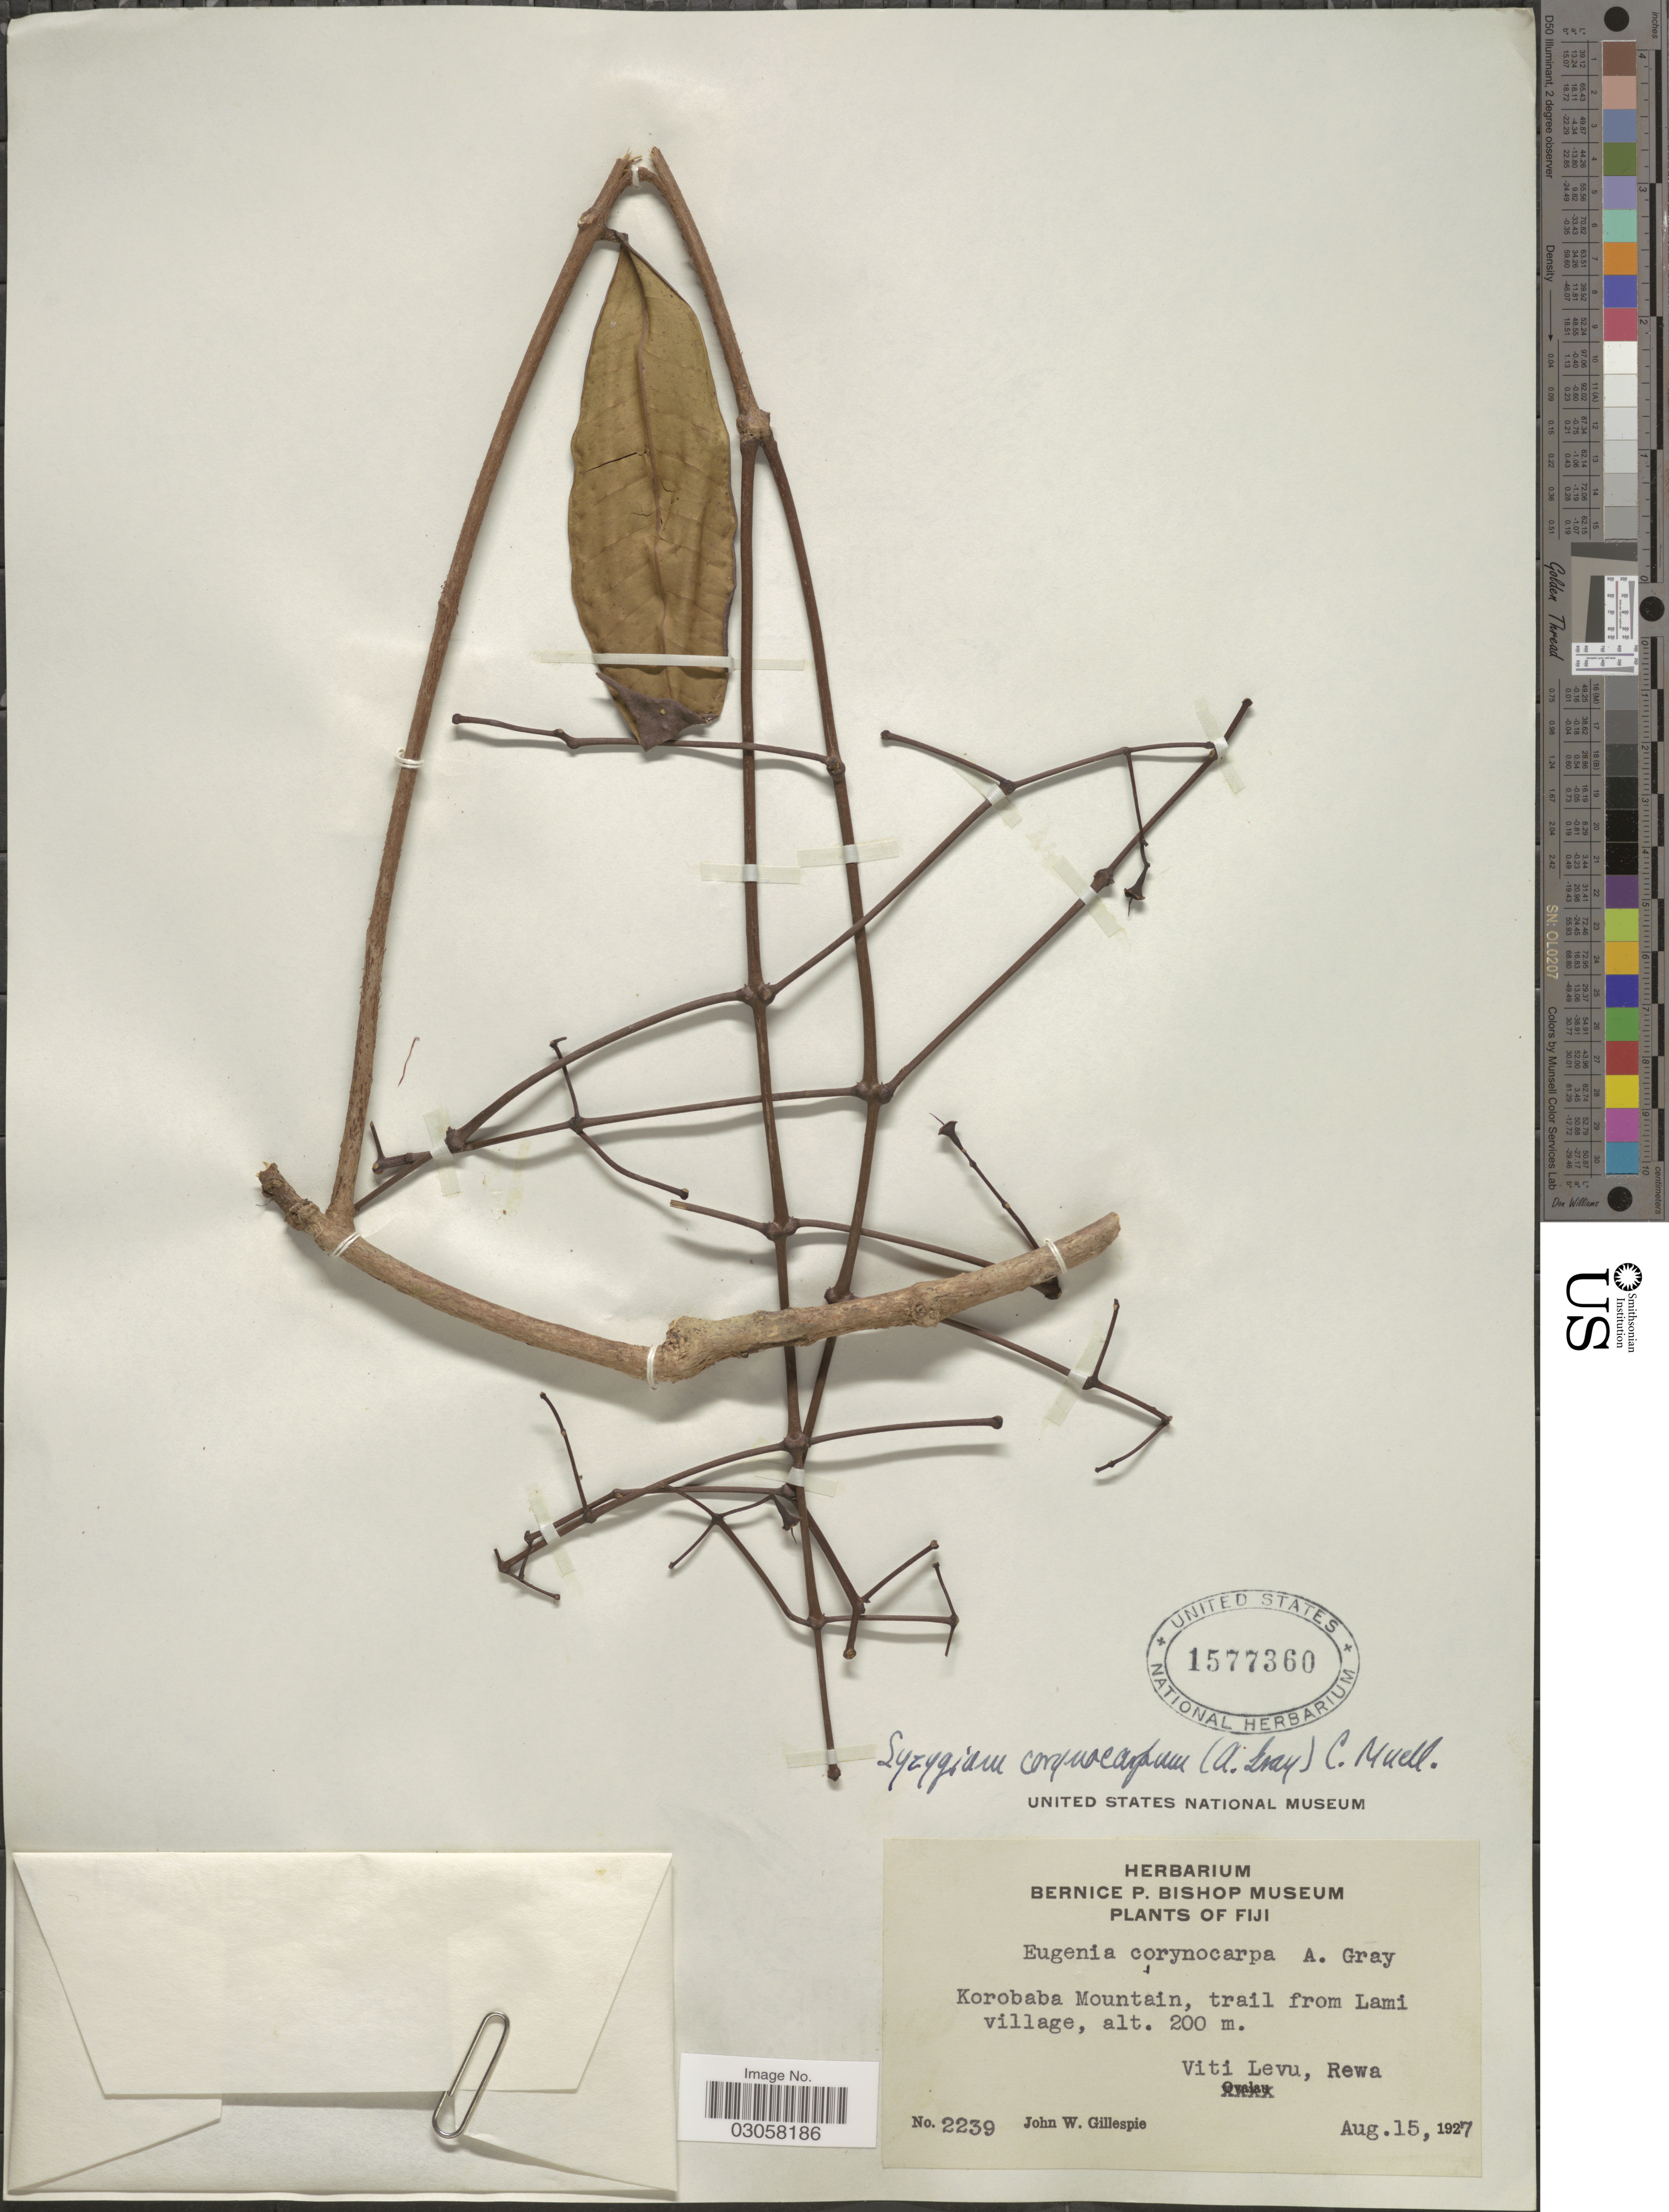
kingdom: Plantae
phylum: Tracheophyta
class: Magnoliopsida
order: Myrtales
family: Myrtaceae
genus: Syzygium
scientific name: Syzygium corynocarpum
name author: (A. Gray) Müll. Stuttg.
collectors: J. W. Gillespie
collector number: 2239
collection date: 1927-08-15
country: Fiji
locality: Korobaba Mountain, trail from Lami village. Viti Levu, Rewa.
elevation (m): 200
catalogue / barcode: US 1577360